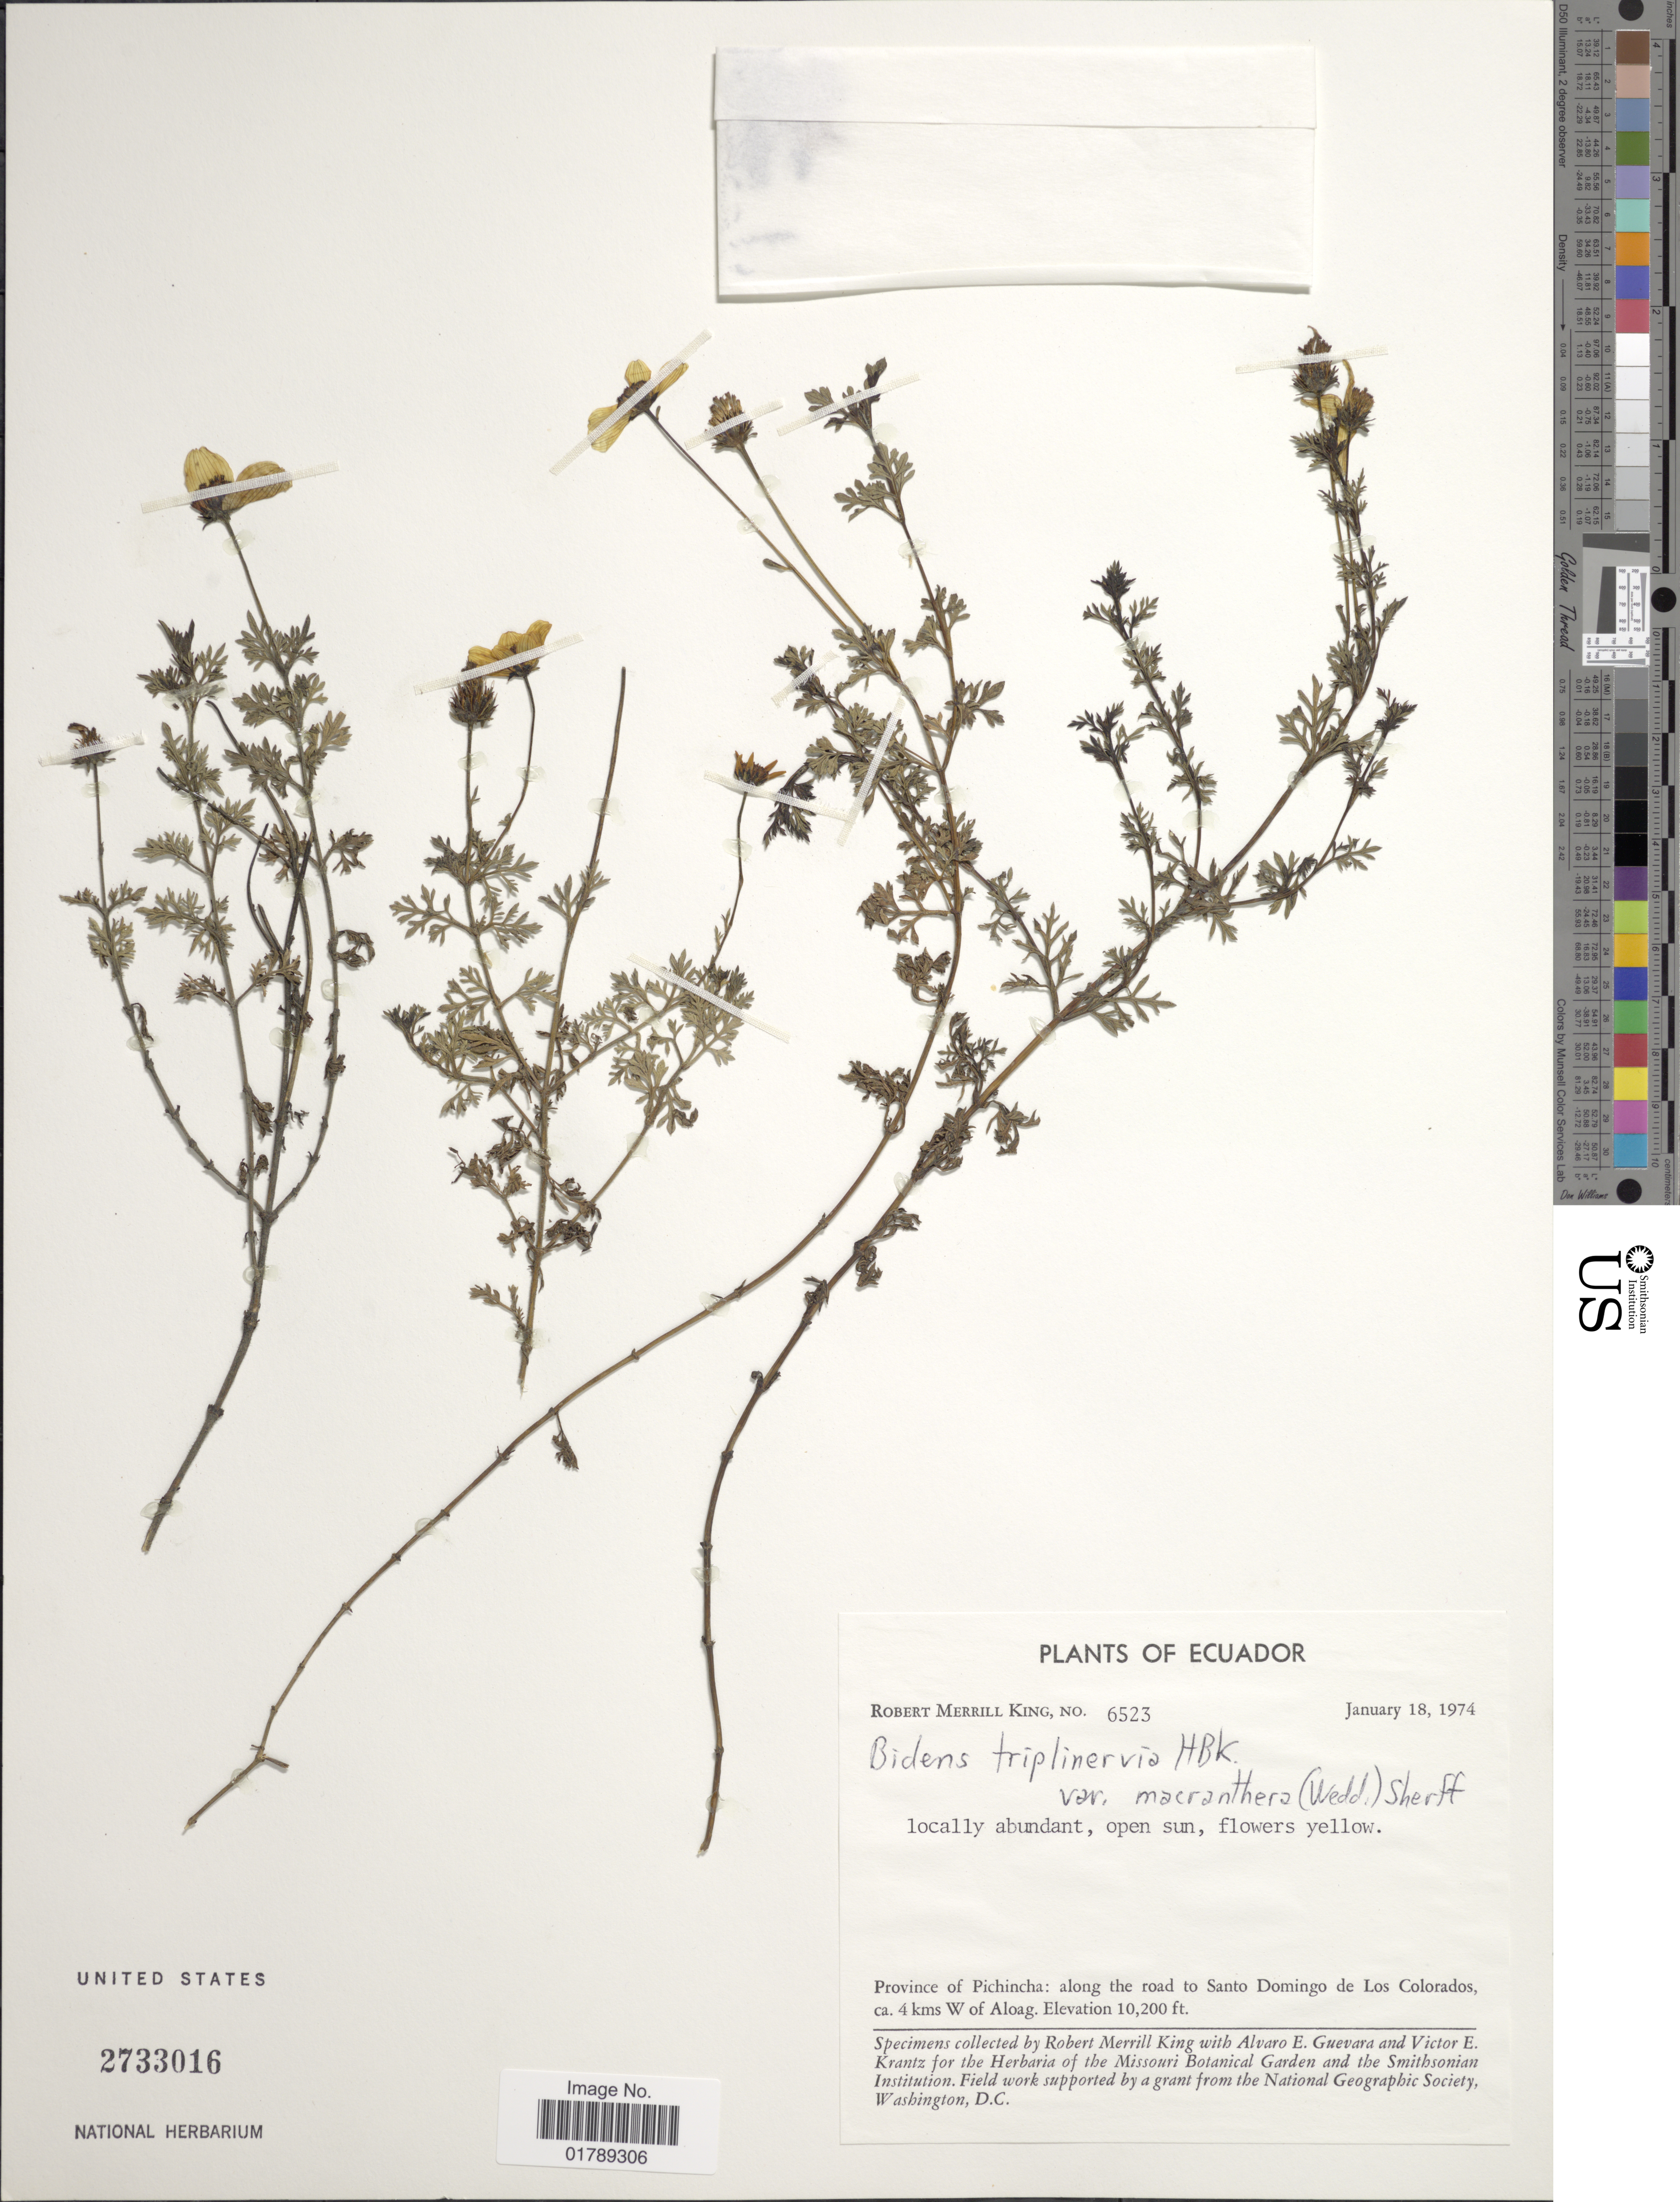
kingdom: Plantae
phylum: Tracheophyta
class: Magnoliopsida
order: Asterales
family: Asteraceae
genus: Bidens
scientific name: Bidens triplinervia var. macrantha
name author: (Wedd.) Sherff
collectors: R. M. King, A. E. Guevara & V. Krantz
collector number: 6523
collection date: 1974-01-18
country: Ecuador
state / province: Pichincha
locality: Along the road to Santo Domingo de Los Colorados, ca. 4 kms W of Aloag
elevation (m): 3109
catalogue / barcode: US 2733016